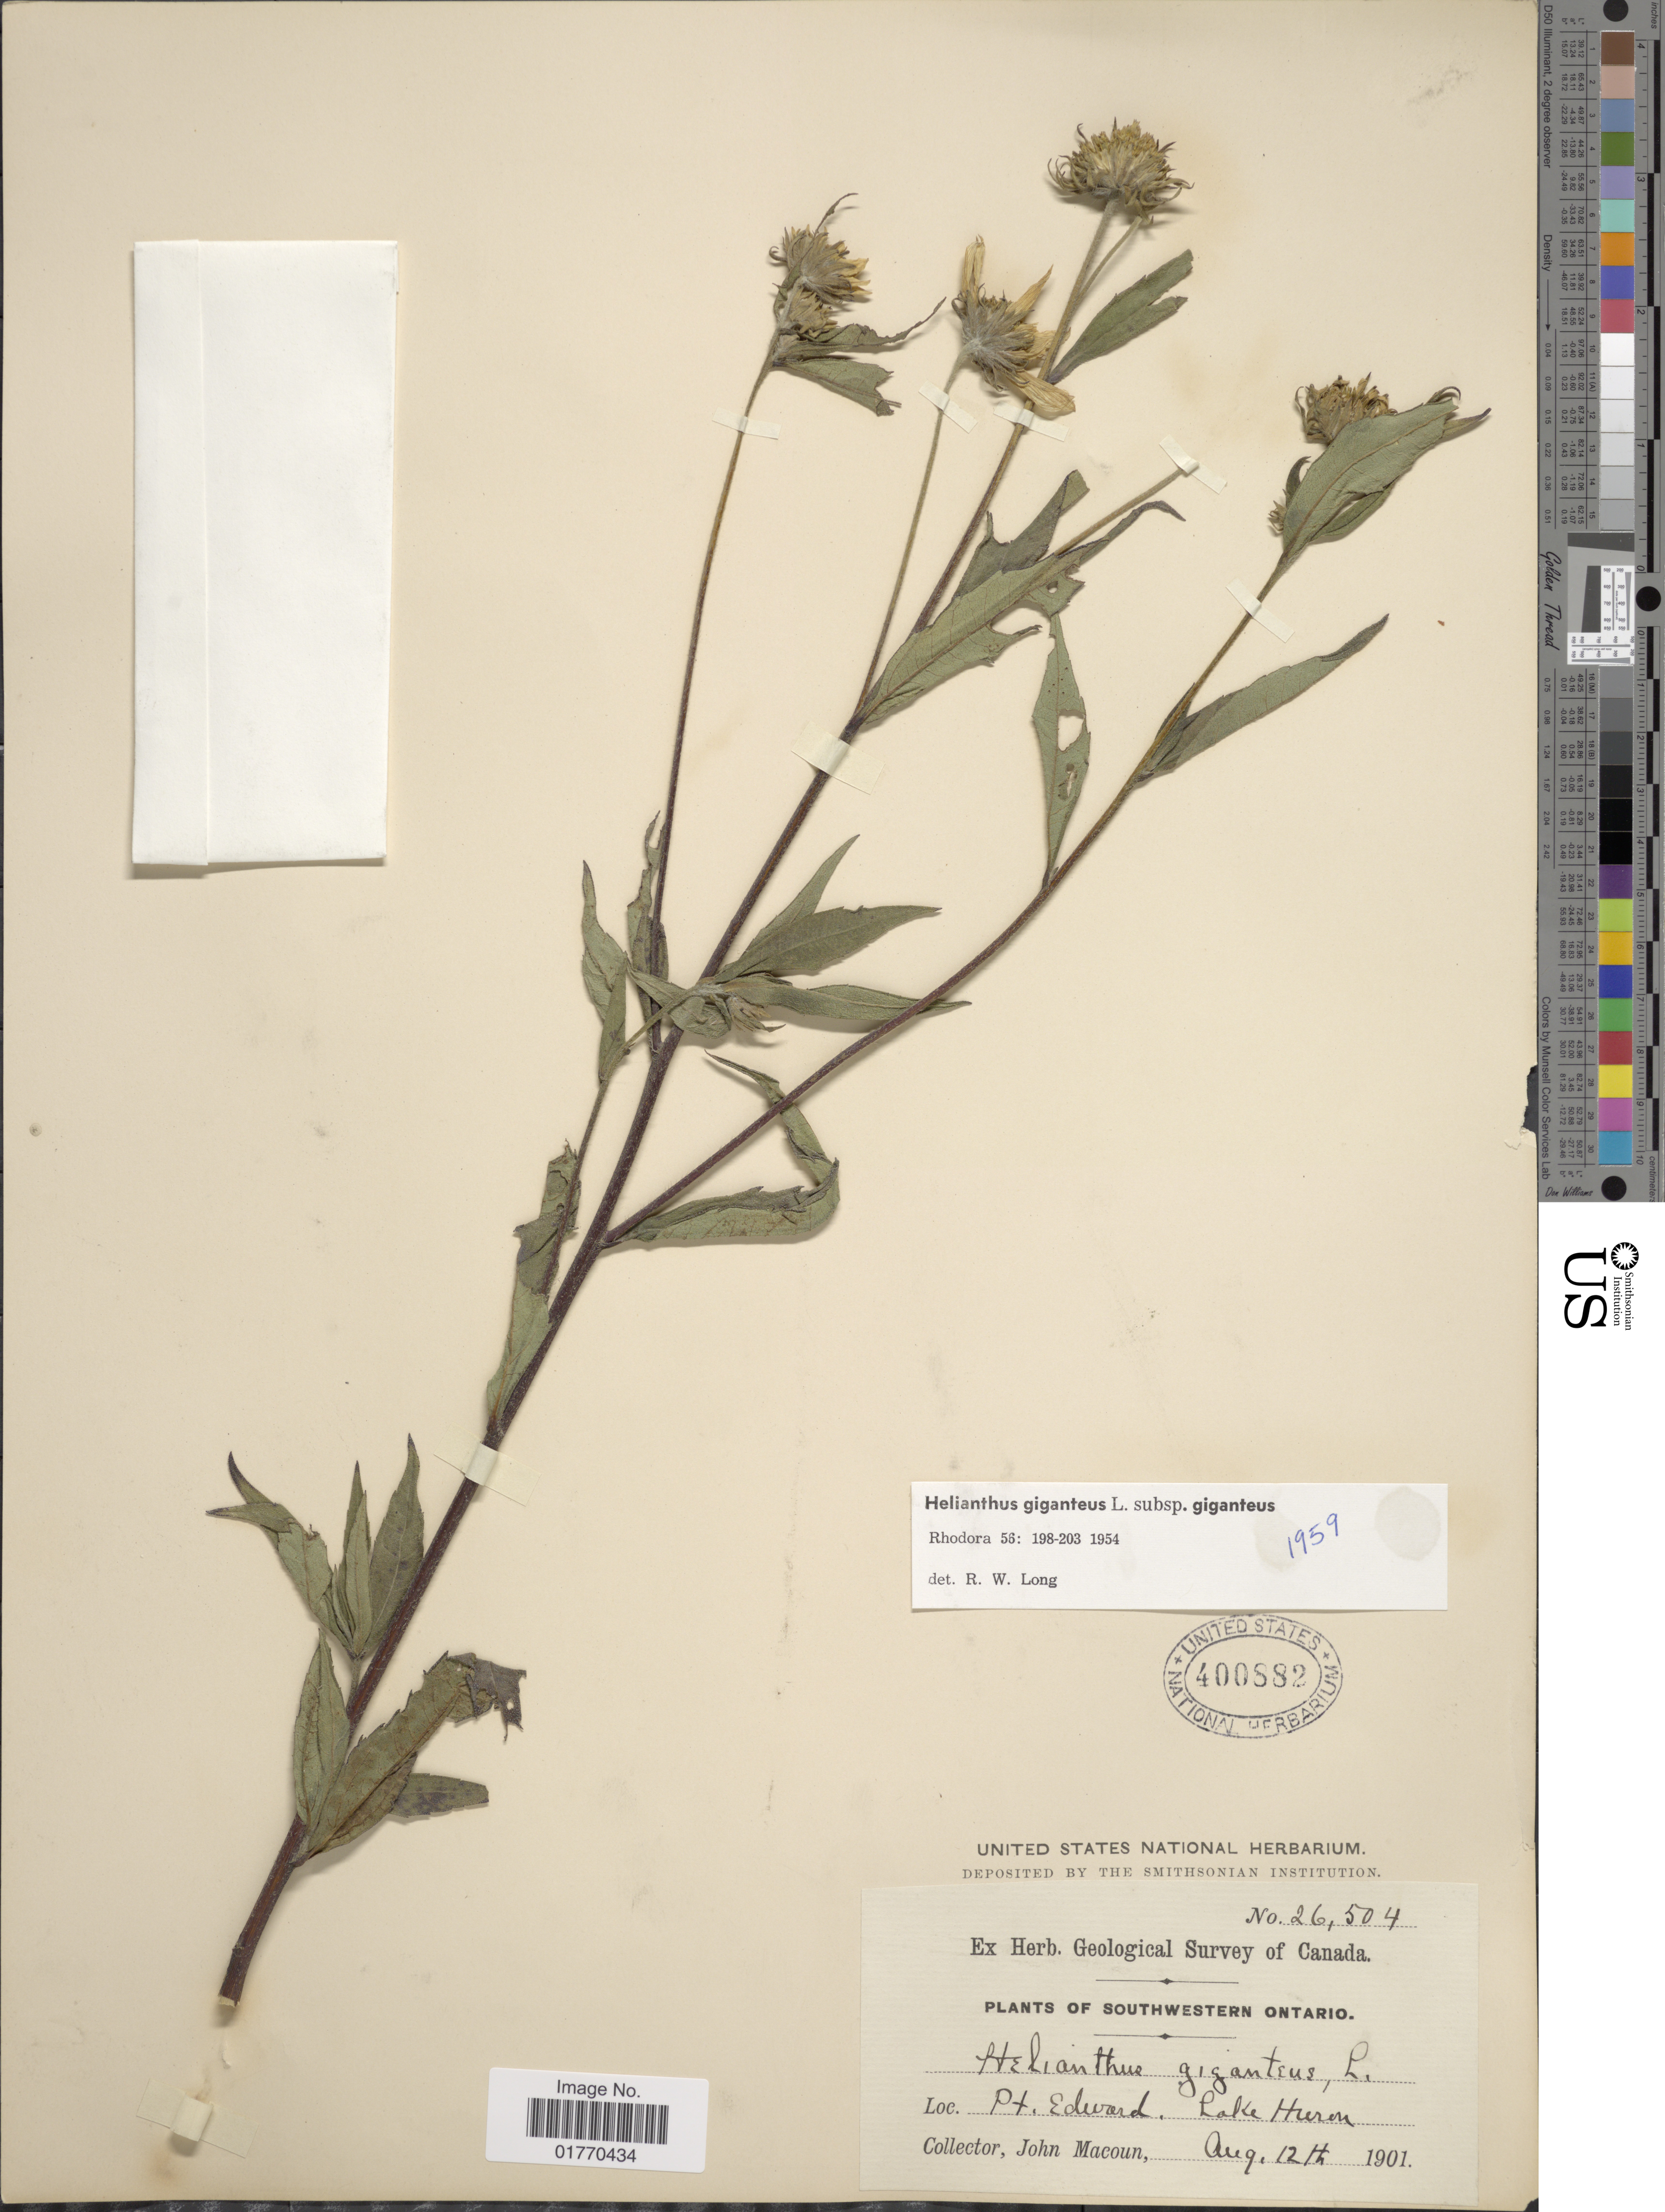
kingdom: Plantae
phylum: Tracheophyta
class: Magnoliopsida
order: Asterales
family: Asteraceae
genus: Helianthus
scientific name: Helianthus giganteus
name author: L.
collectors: J. Macoun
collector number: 26504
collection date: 1901-08-12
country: Canada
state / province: Ontario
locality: Southwestern Obtario, Pt. Edward, Lake Huron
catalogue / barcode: US 400882